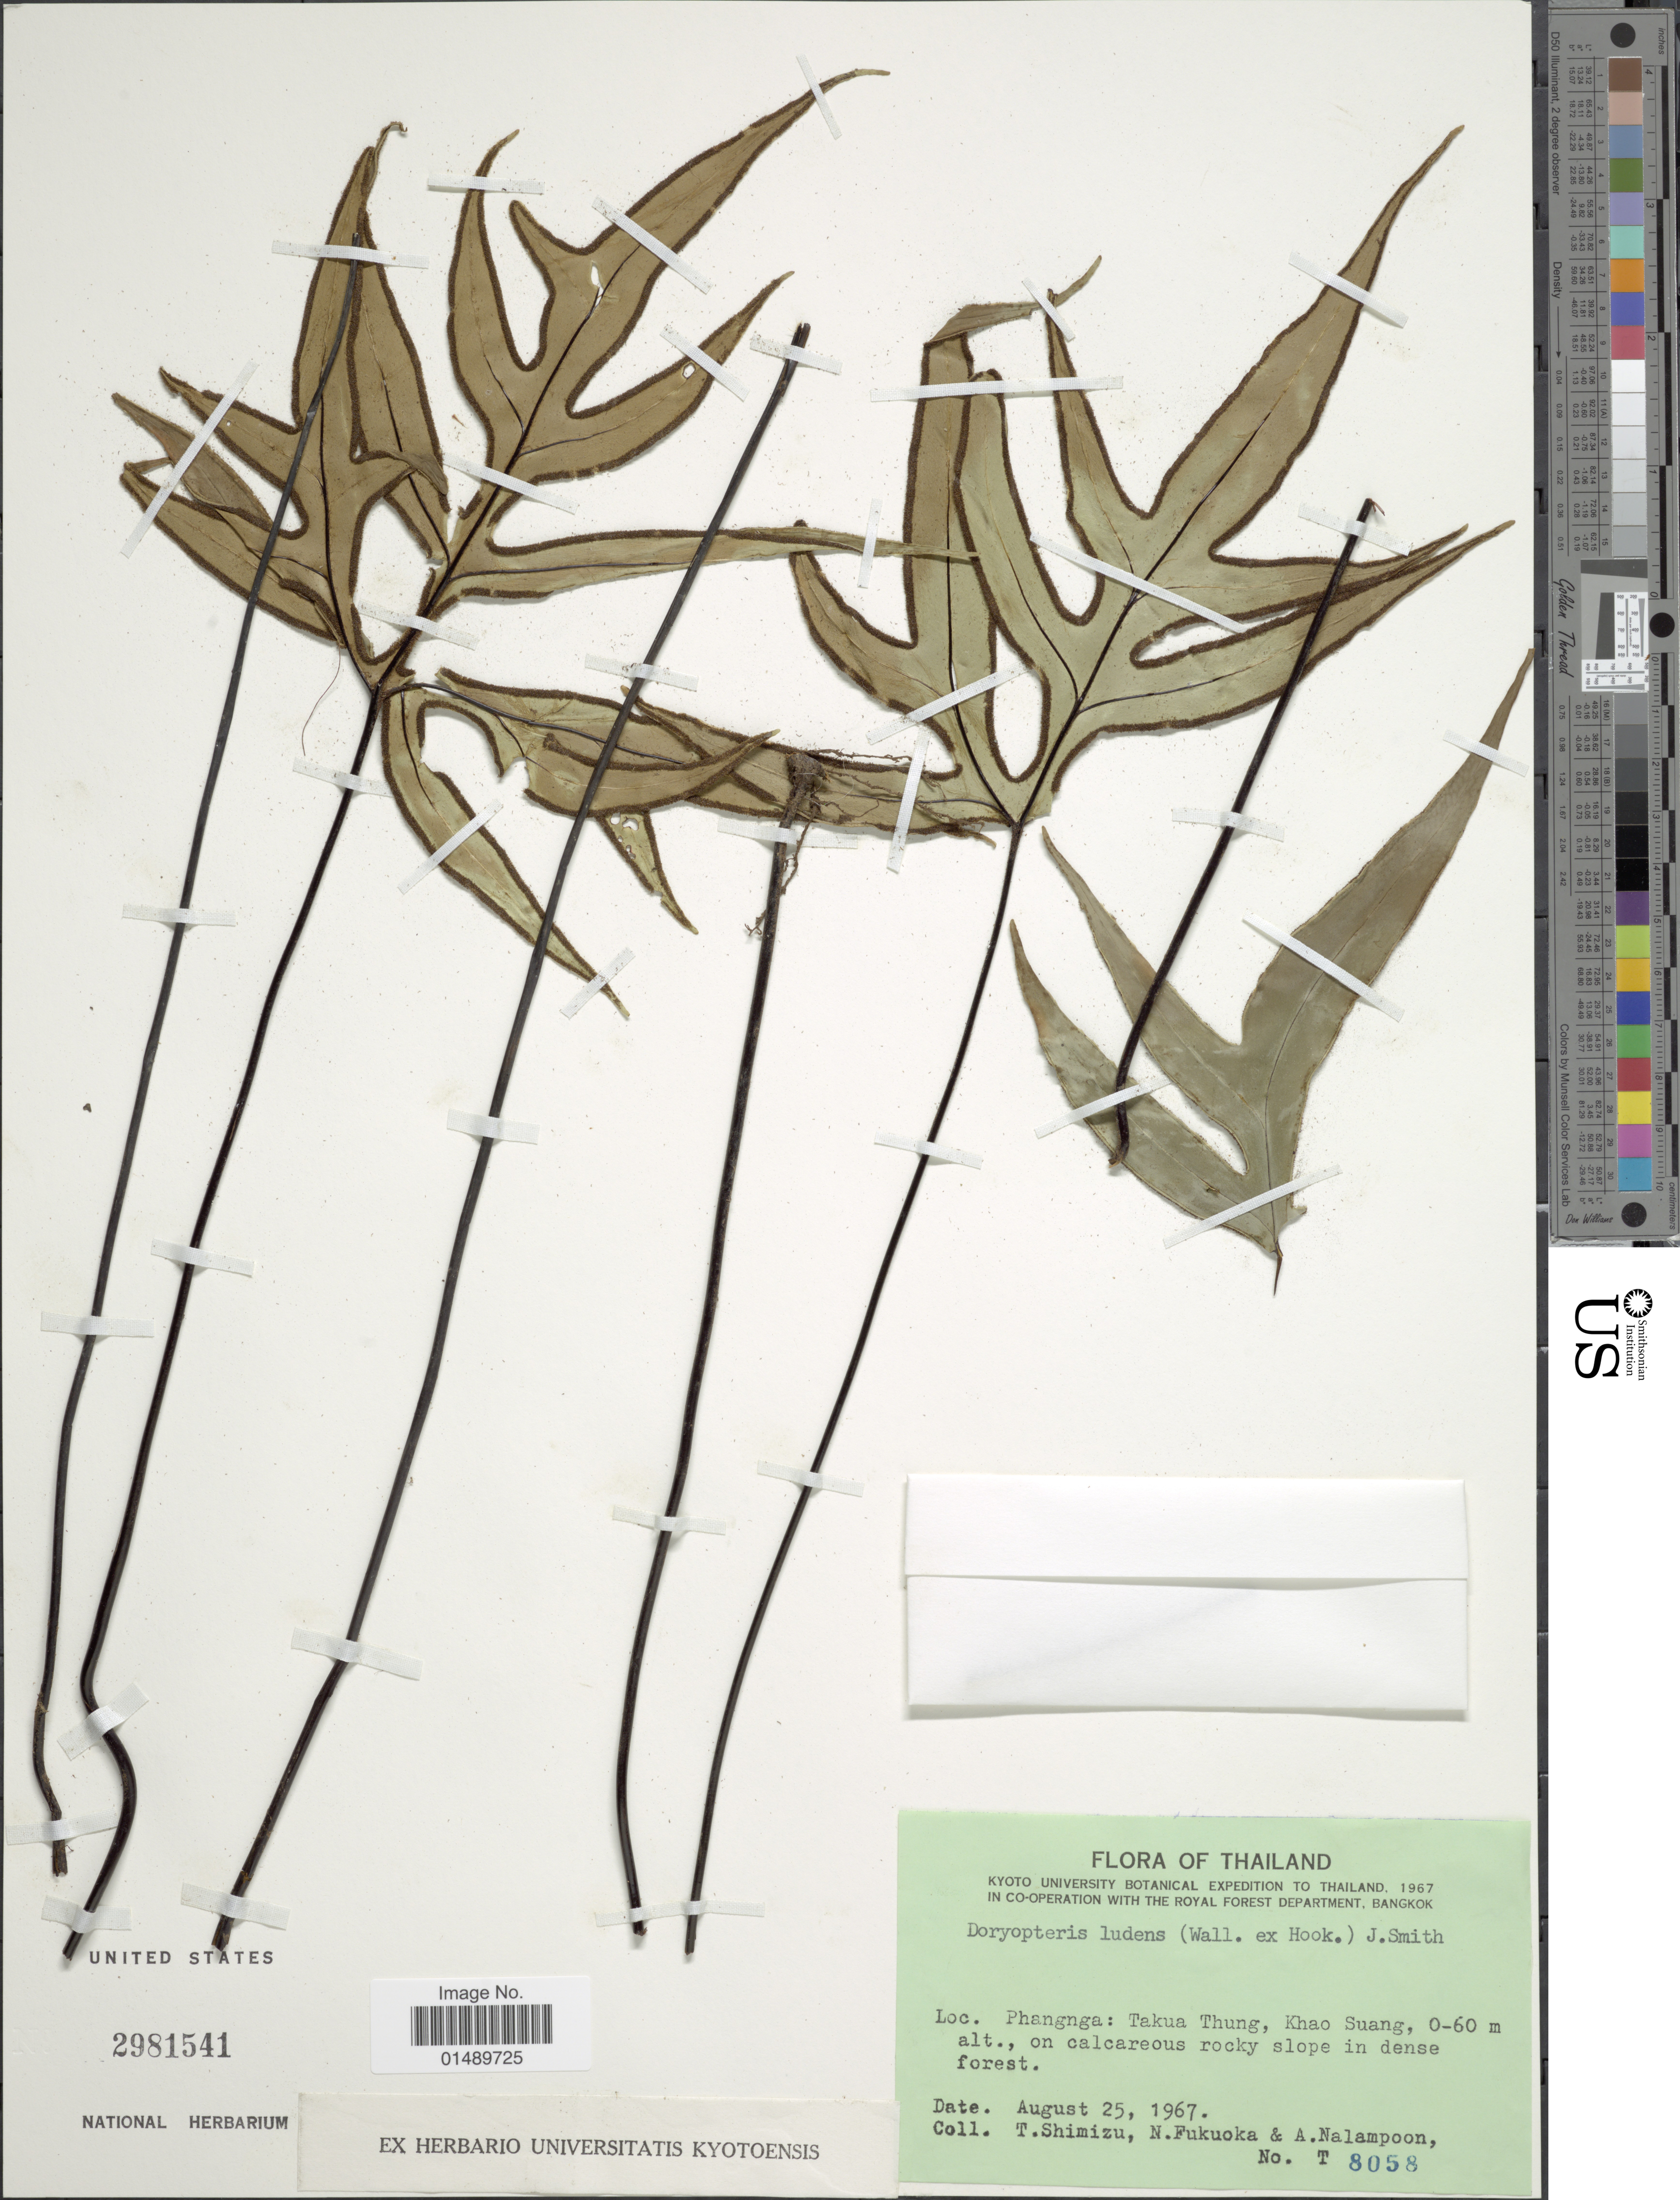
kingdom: Plantae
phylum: Tracheophyta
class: Polypodiopsida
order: Polypodiales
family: Pteridaceae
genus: Calciphilopteris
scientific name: Calciphilopteris ludens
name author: (Wall. ex Hook.) Yesilyurt & H. Schneid.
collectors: T. Shimizu, N. Fukuoka & A. Nalampoon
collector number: T8058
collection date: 1967-08-25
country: Thailand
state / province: Phang Nga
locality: Thailand, Takua Thung, Khao Suang.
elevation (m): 0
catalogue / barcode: US 2981541